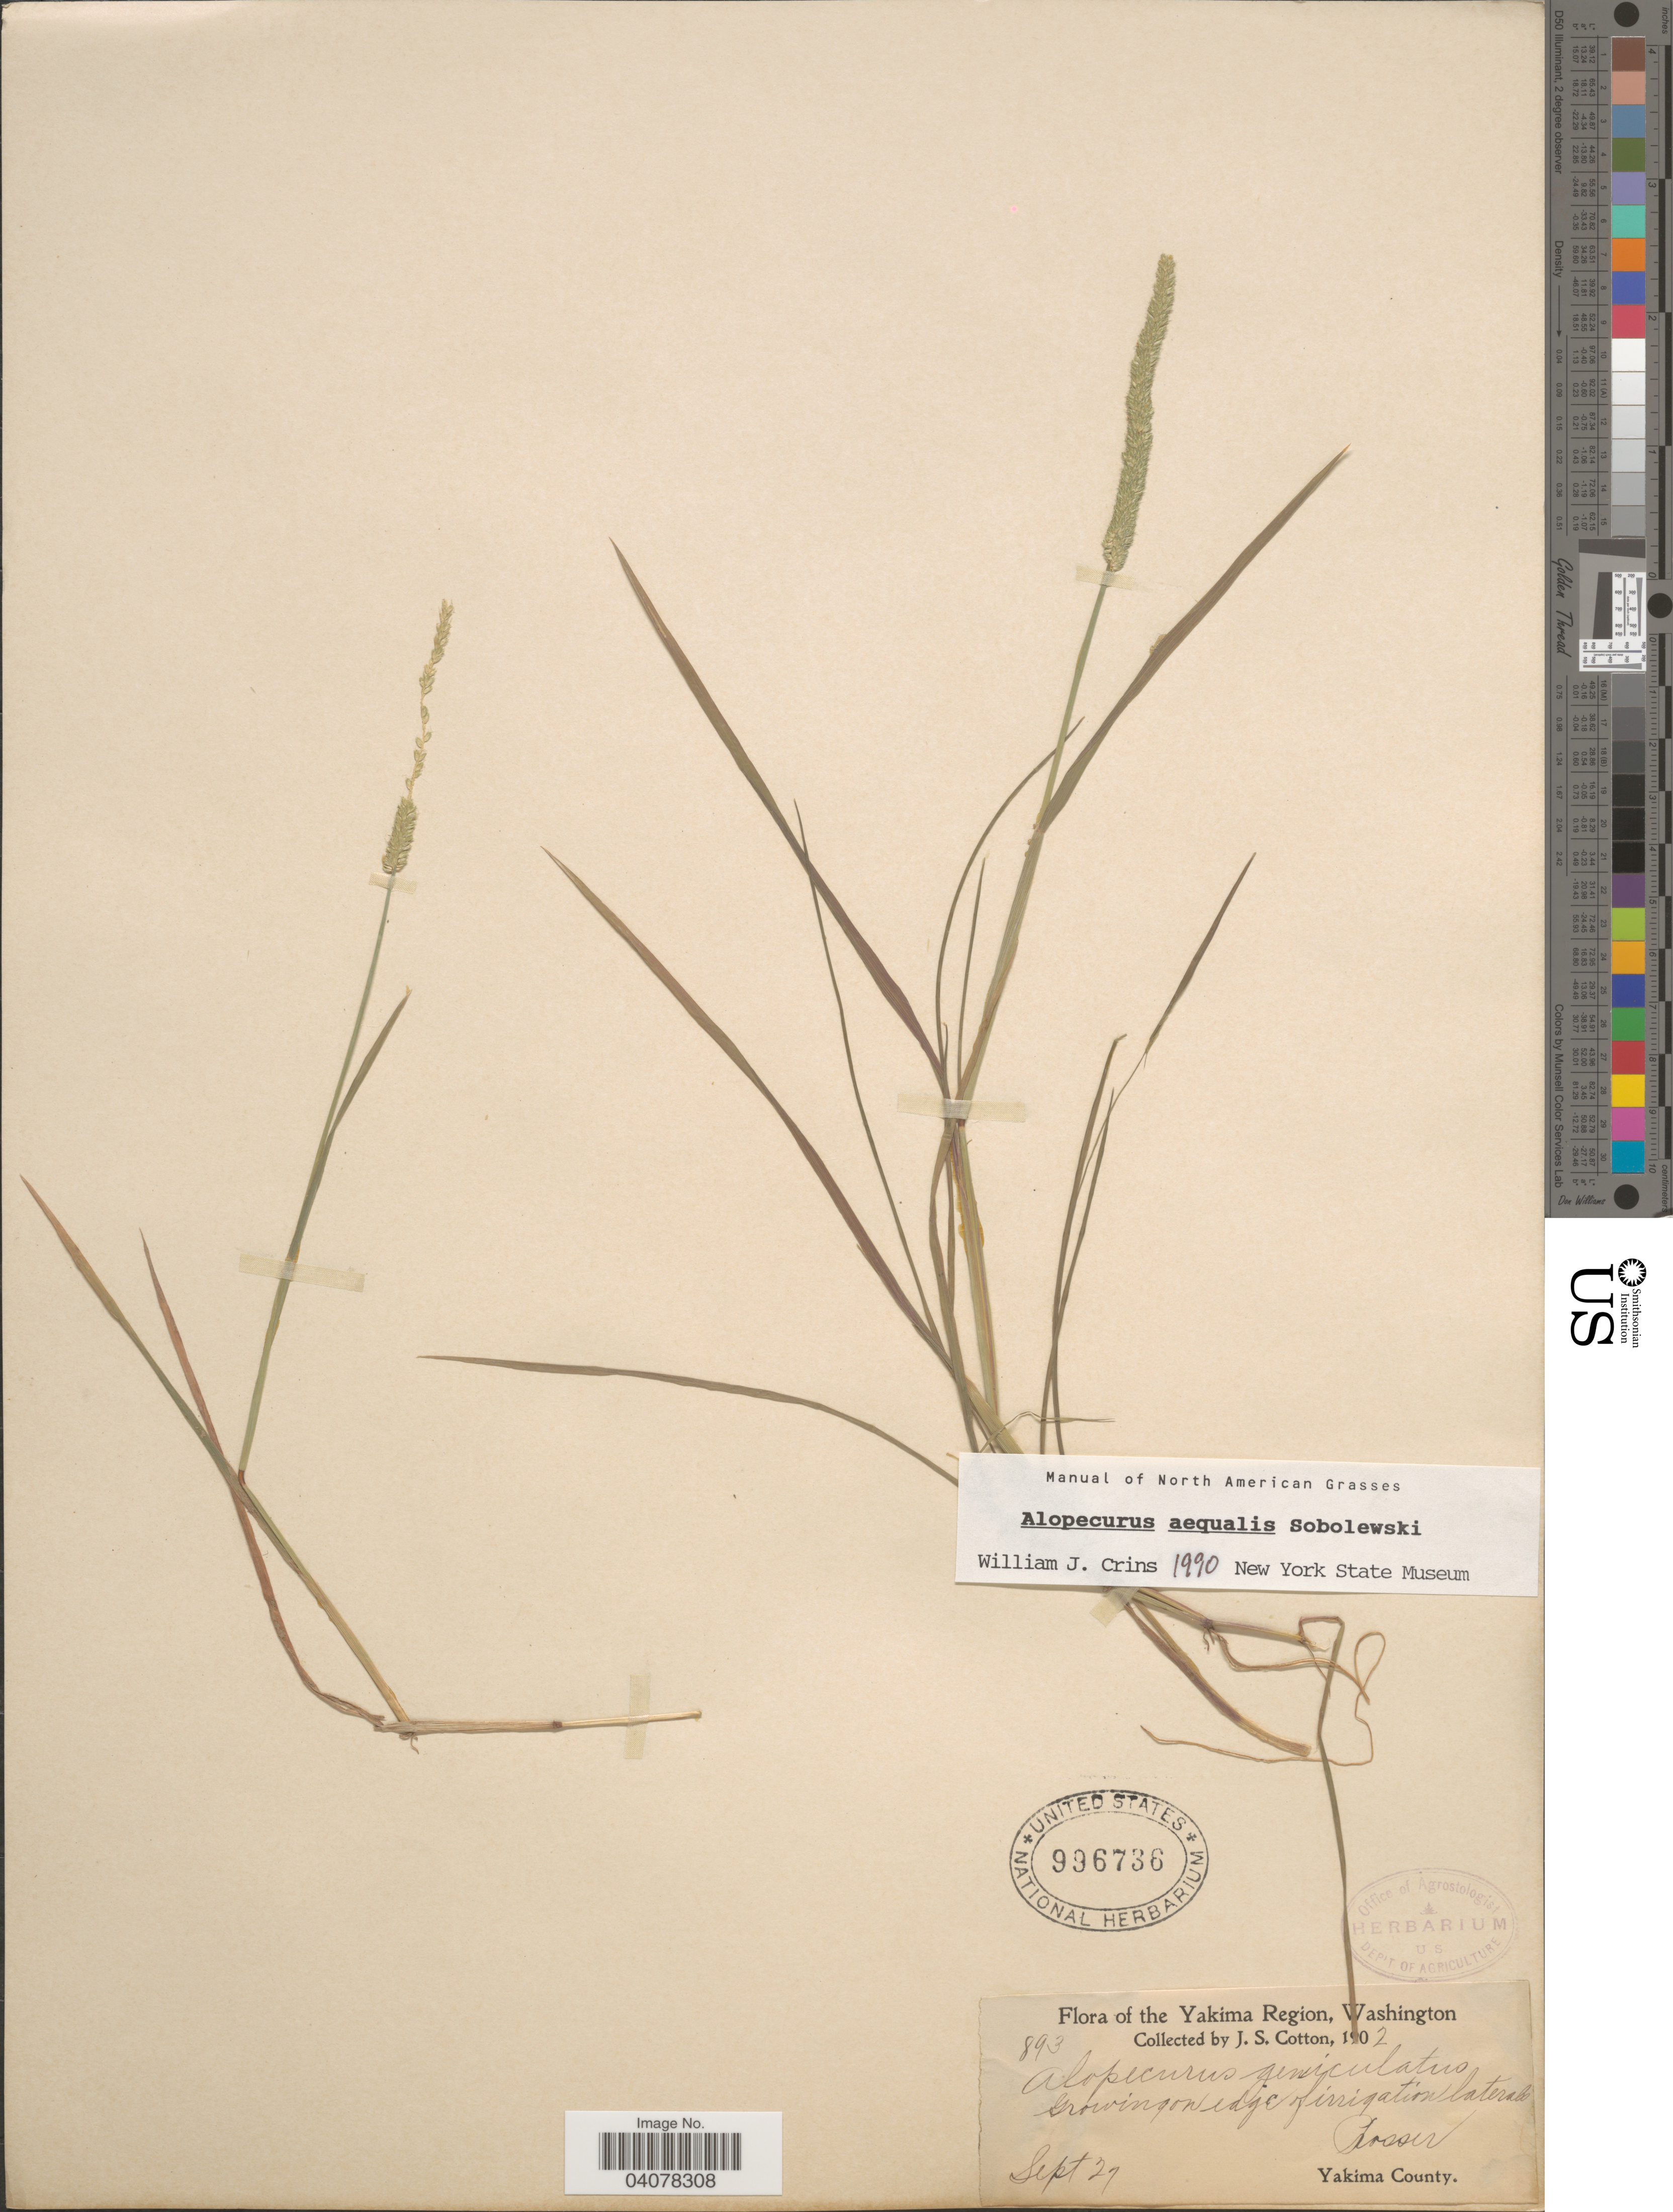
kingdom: Plantae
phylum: Tracheophyta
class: Liliopsida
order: Poales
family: Poaceae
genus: Alopecurus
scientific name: Alopecurus aequalis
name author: Sobol.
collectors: J. S. Cotton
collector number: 893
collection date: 1902-09-27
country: United States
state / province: Washington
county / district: Yakima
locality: The Yakima Region. Prosser. Yakima County.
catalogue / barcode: US 996736